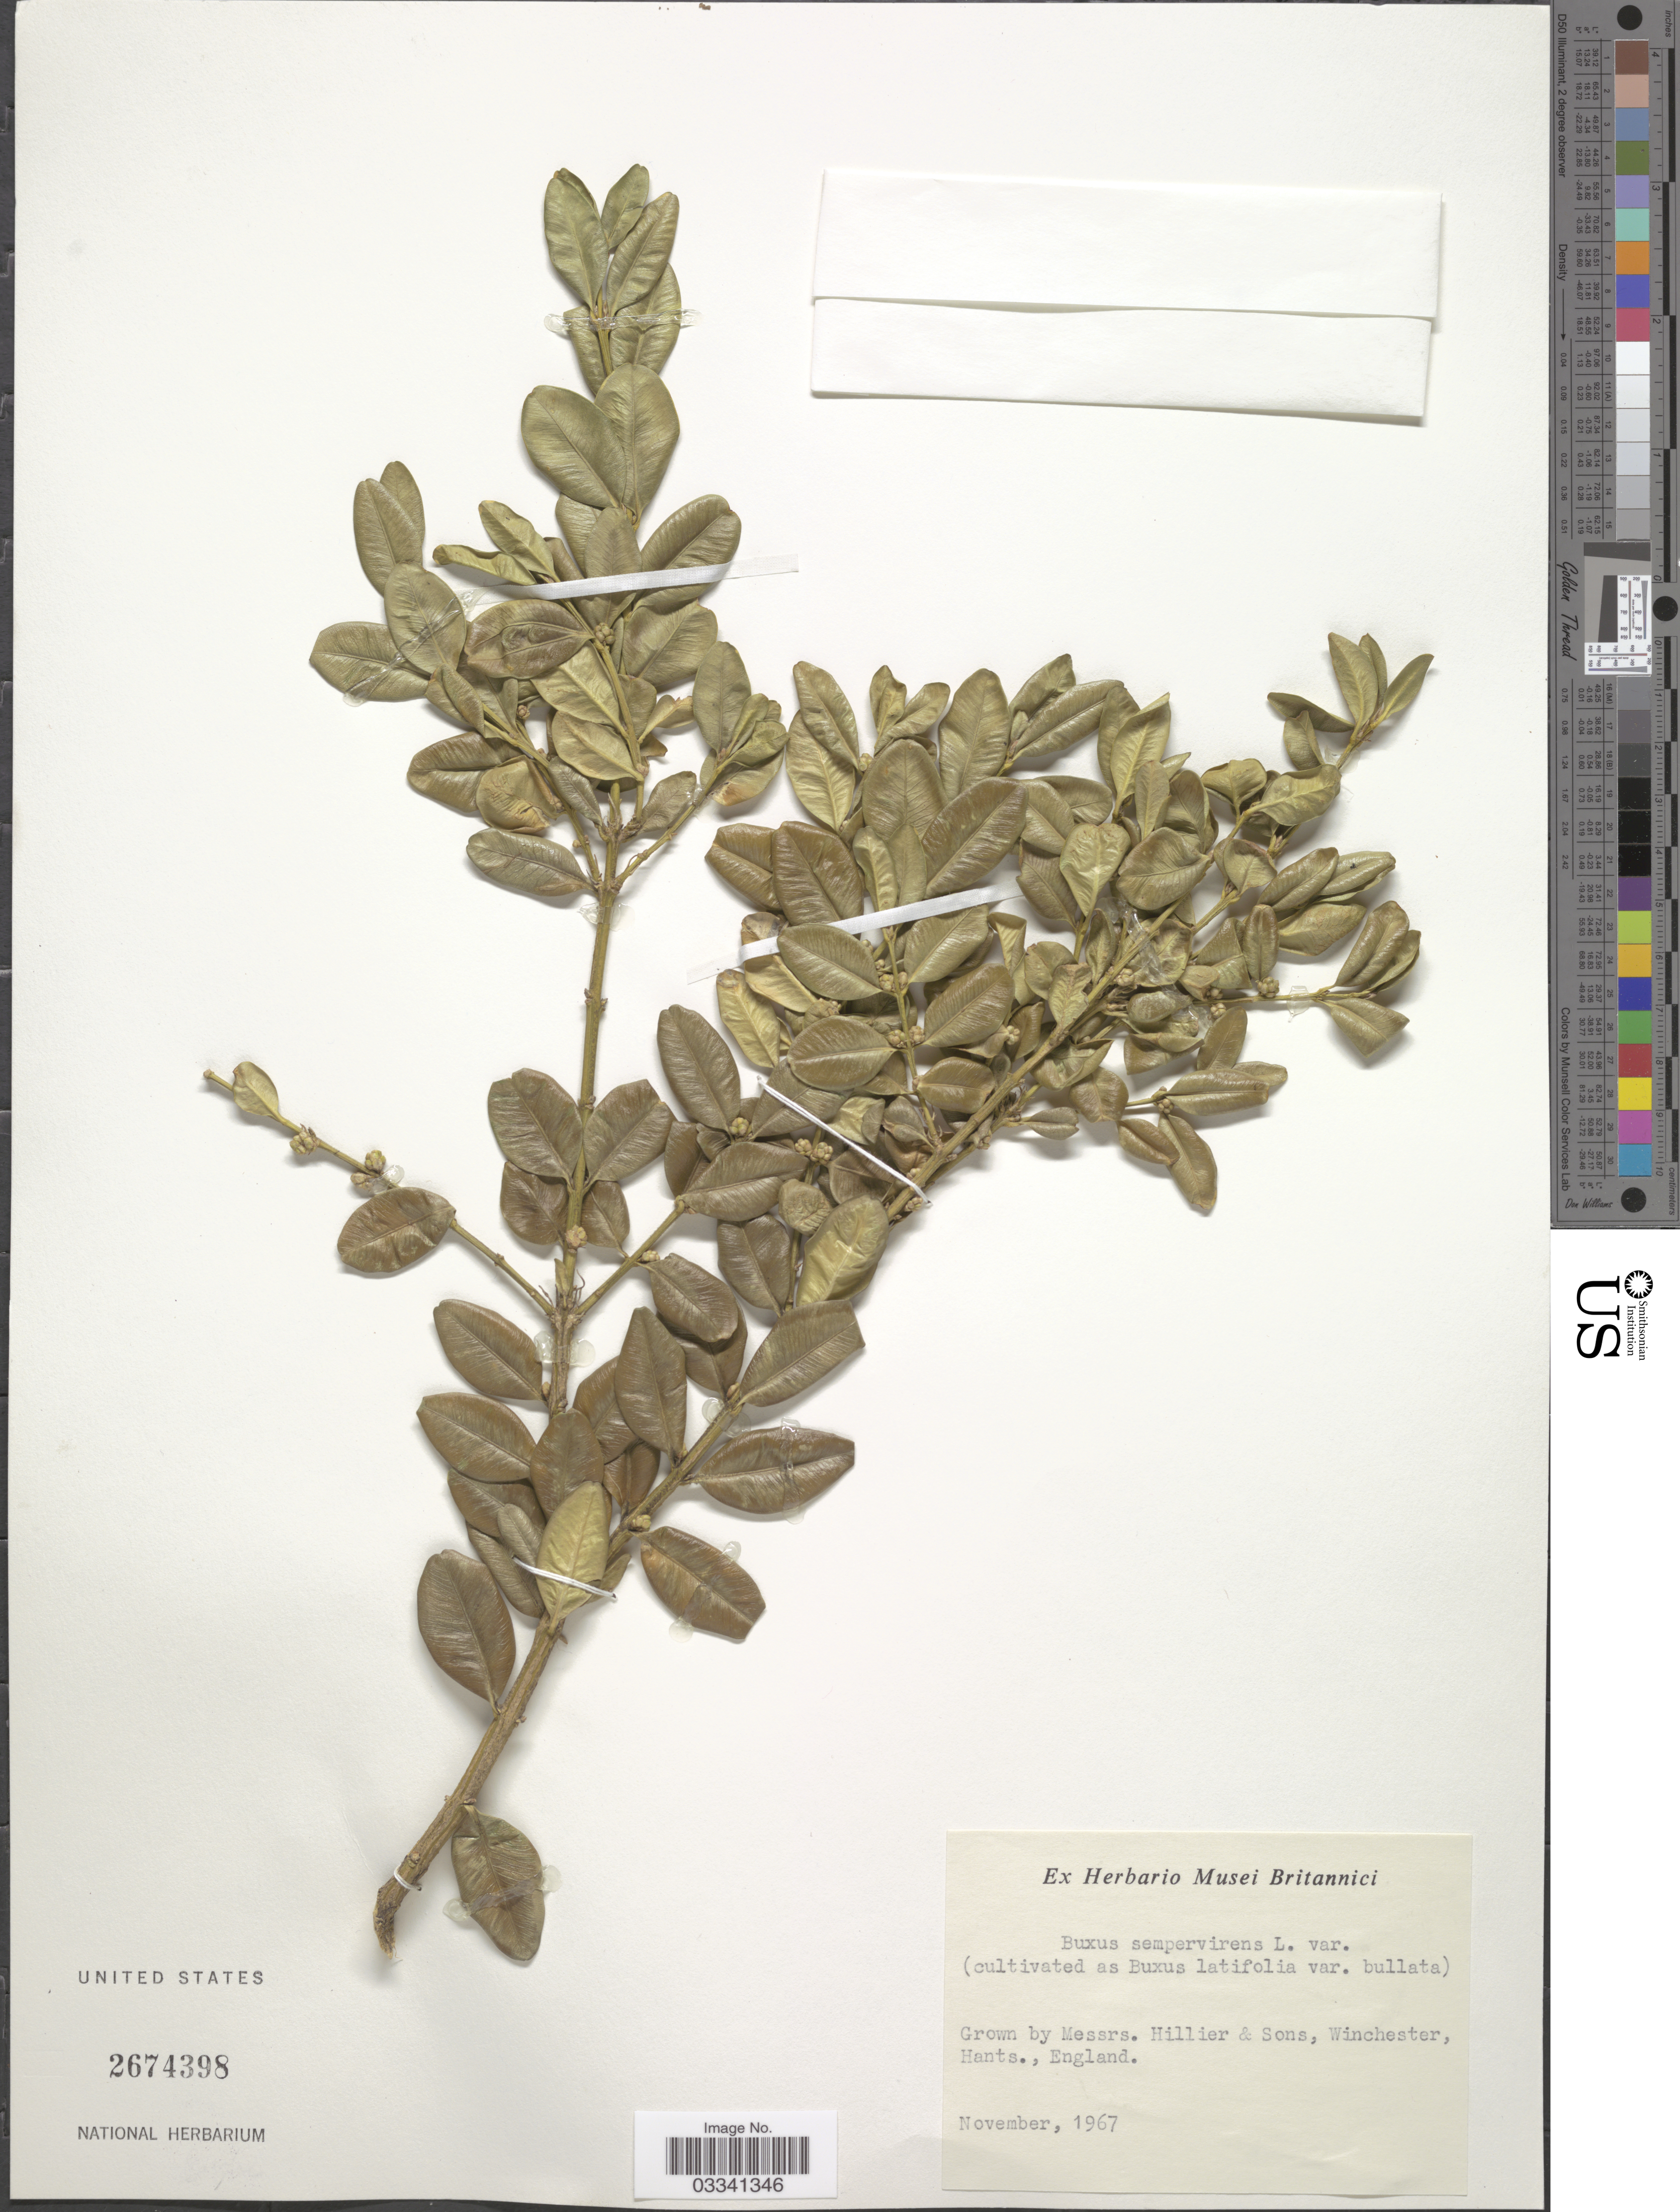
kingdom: Plantae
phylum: Tracheophyta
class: Magnoliopsida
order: Buxales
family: Buxaceae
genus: Buxus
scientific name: Buxus sempervirens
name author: L.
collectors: Hillier & Sons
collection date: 1967-11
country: United Kingdom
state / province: England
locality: Winchester, Hants.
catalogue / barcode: US 2674398